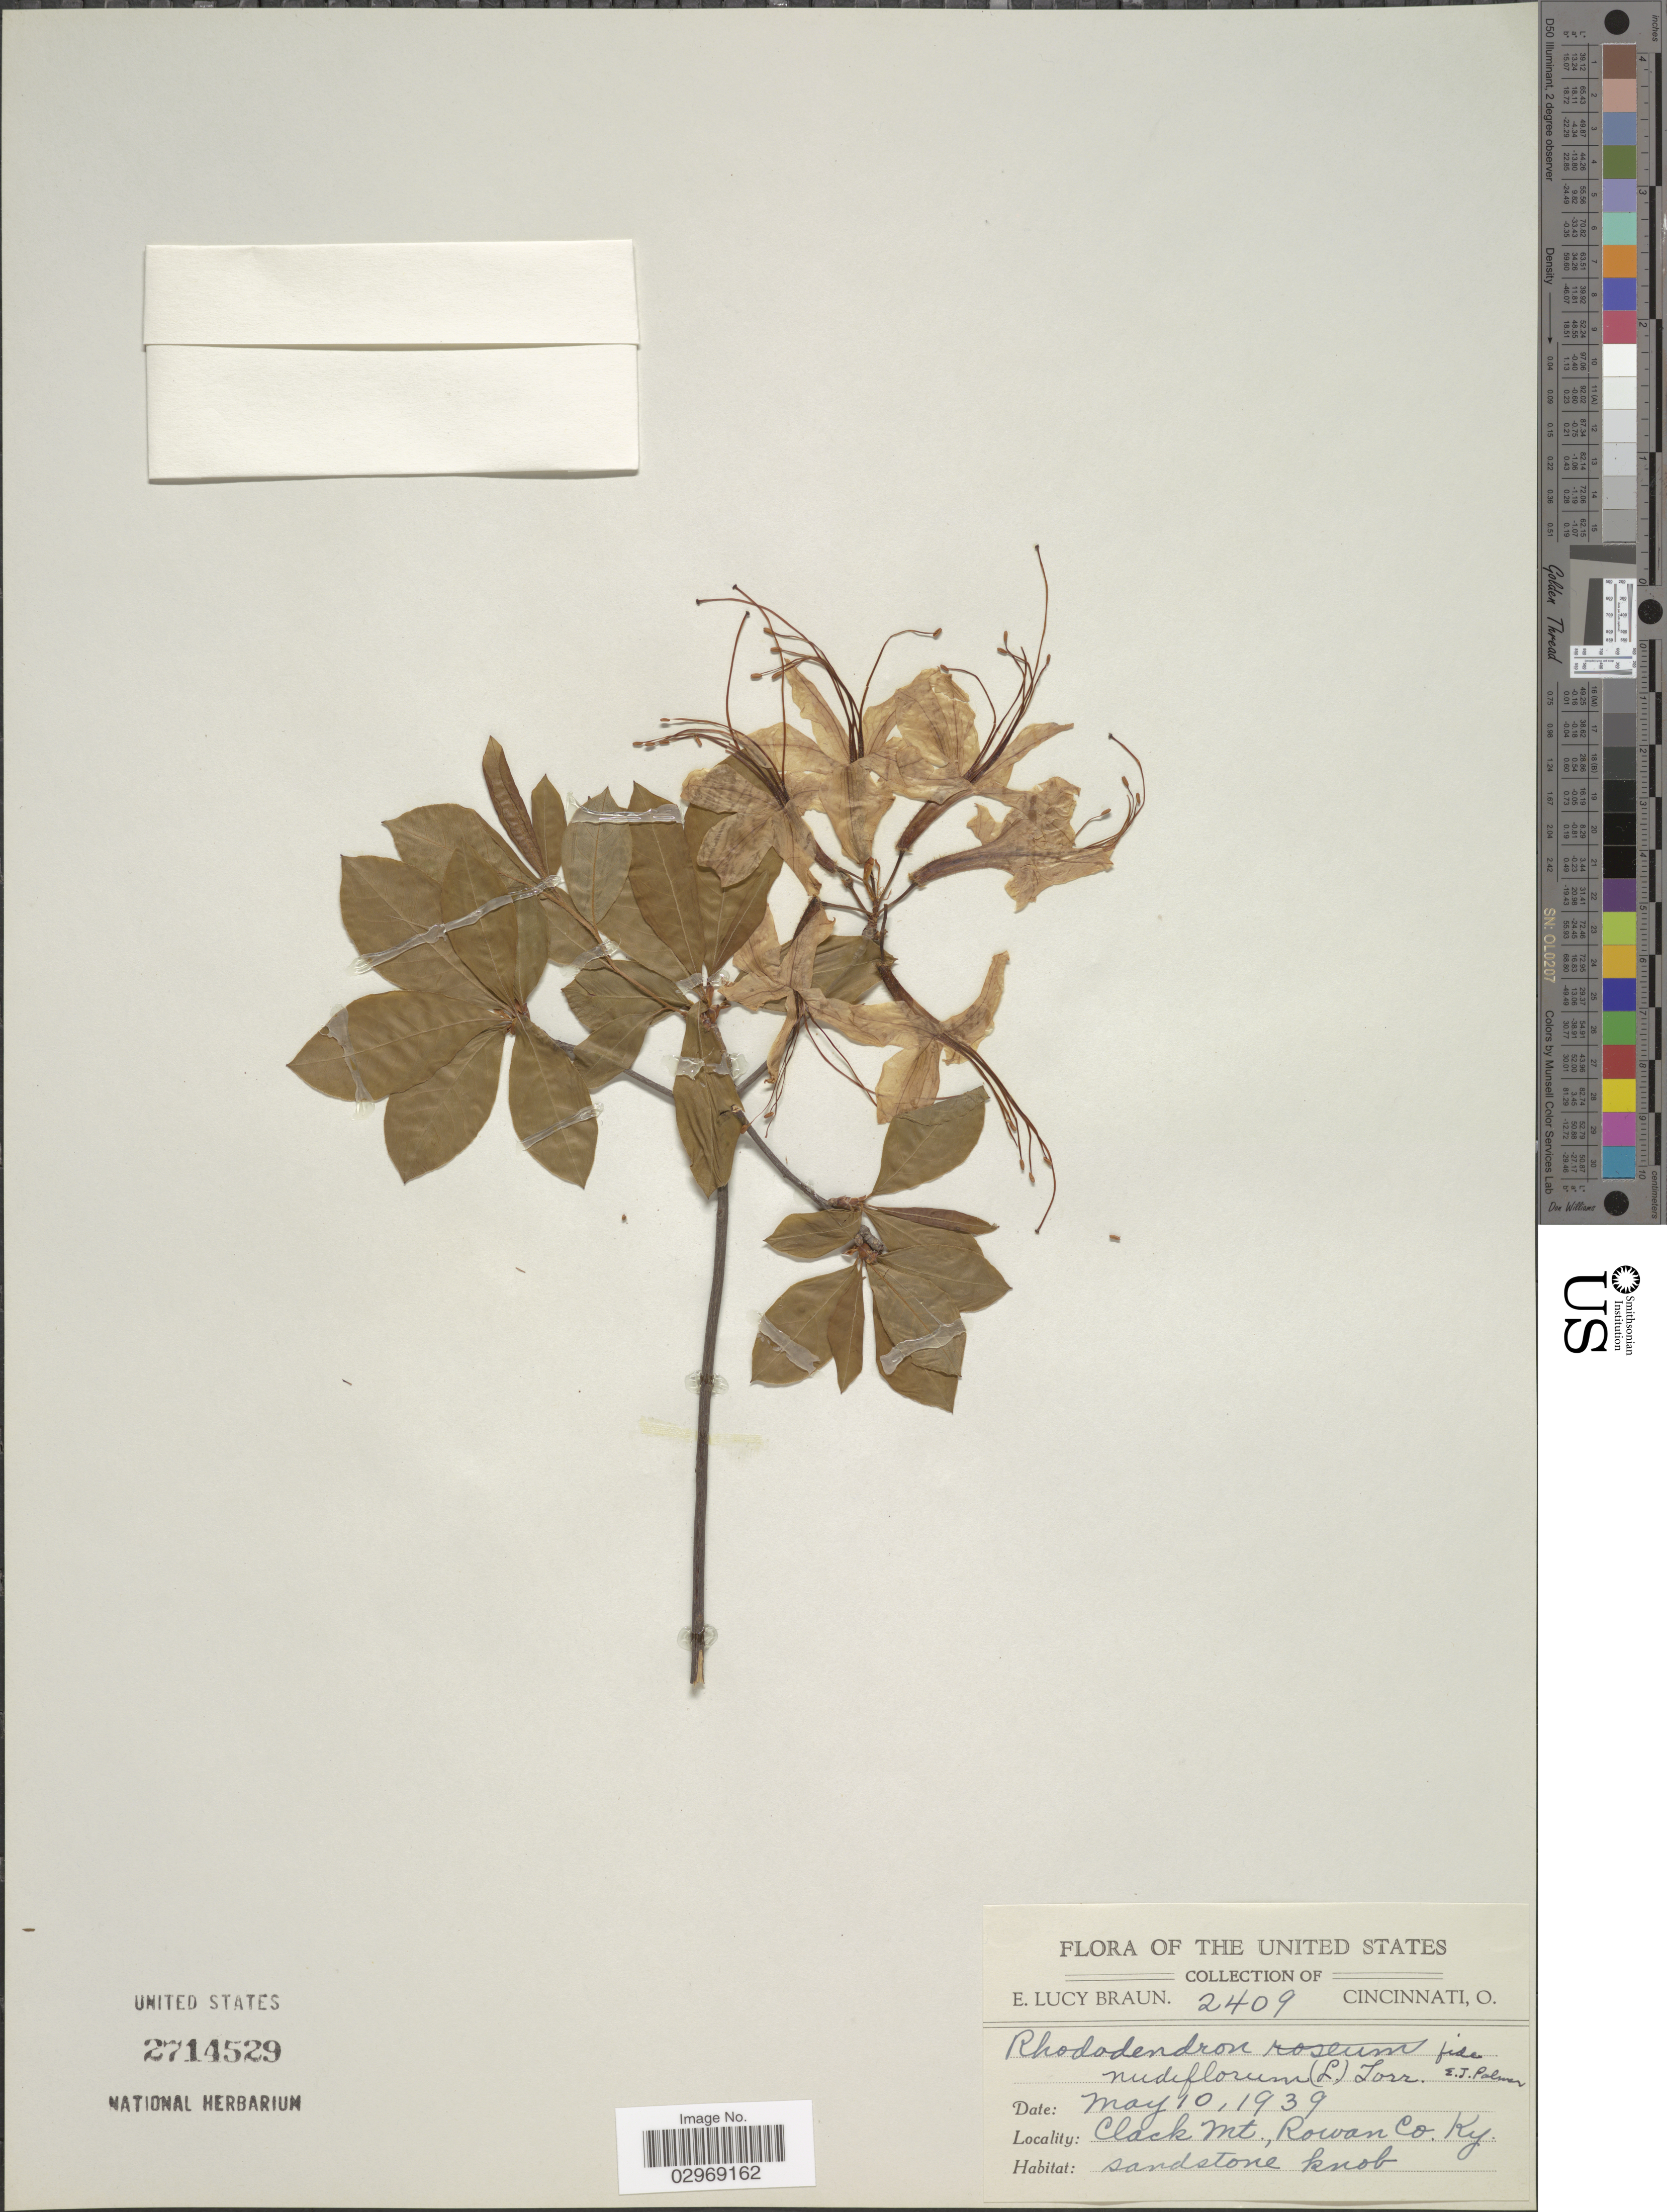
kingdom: Plantae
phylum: Tracheophyta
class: Magnoliopsida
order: Ericales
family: Ericaceae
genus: Rhododendron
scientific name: Rhododendron nudiflorum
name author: Torr.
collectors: E. L. Braun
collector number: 2409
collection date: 1939-05-10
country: United States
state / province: Kentucky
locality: Clack Mt., Rowan Co. Ky.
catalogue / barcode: US 2714529